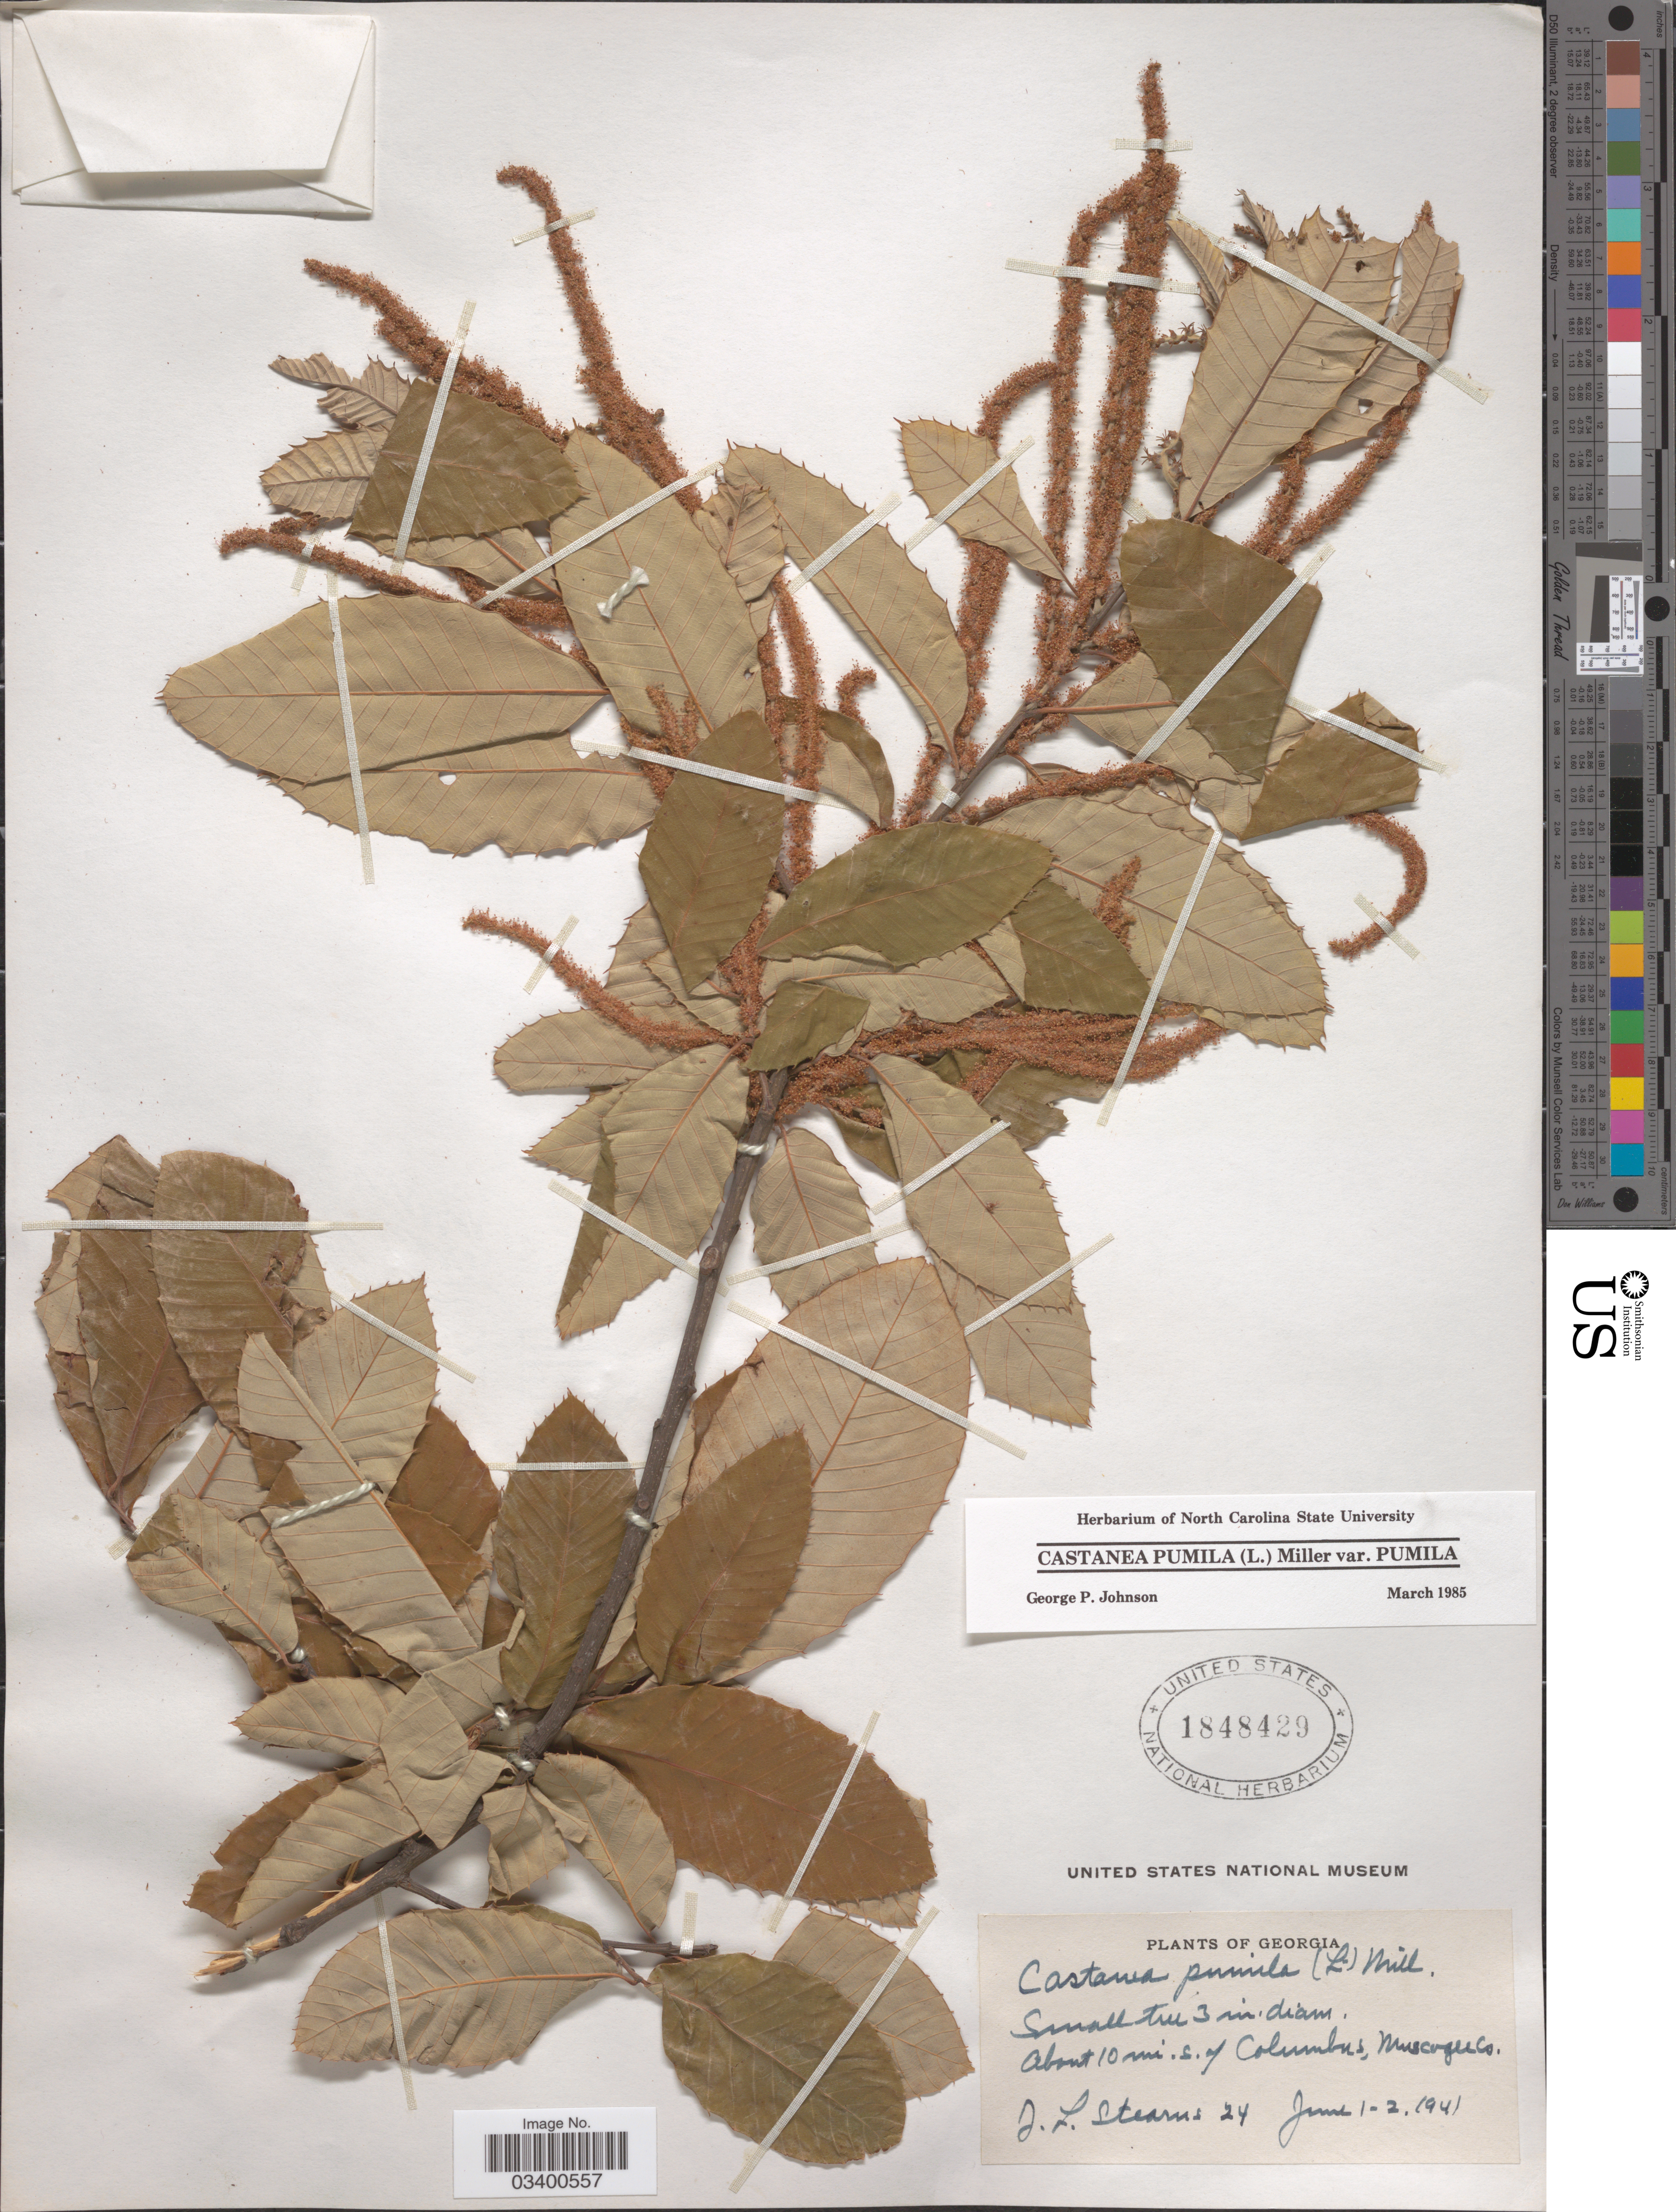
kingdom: Plantae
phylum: Tracheophyta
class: Magnoliopsida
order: Fagales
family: Fagaceae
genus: Castanea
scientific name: Castanea pumila var. pumila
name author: (L.) Mill.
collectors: J. Stearns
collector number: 24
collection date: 1941-06-01/1941-06-02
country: United States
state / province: Georgia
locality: About 10 mi. s. of Columbus, Muscogee Co.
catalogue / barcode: US 1848429